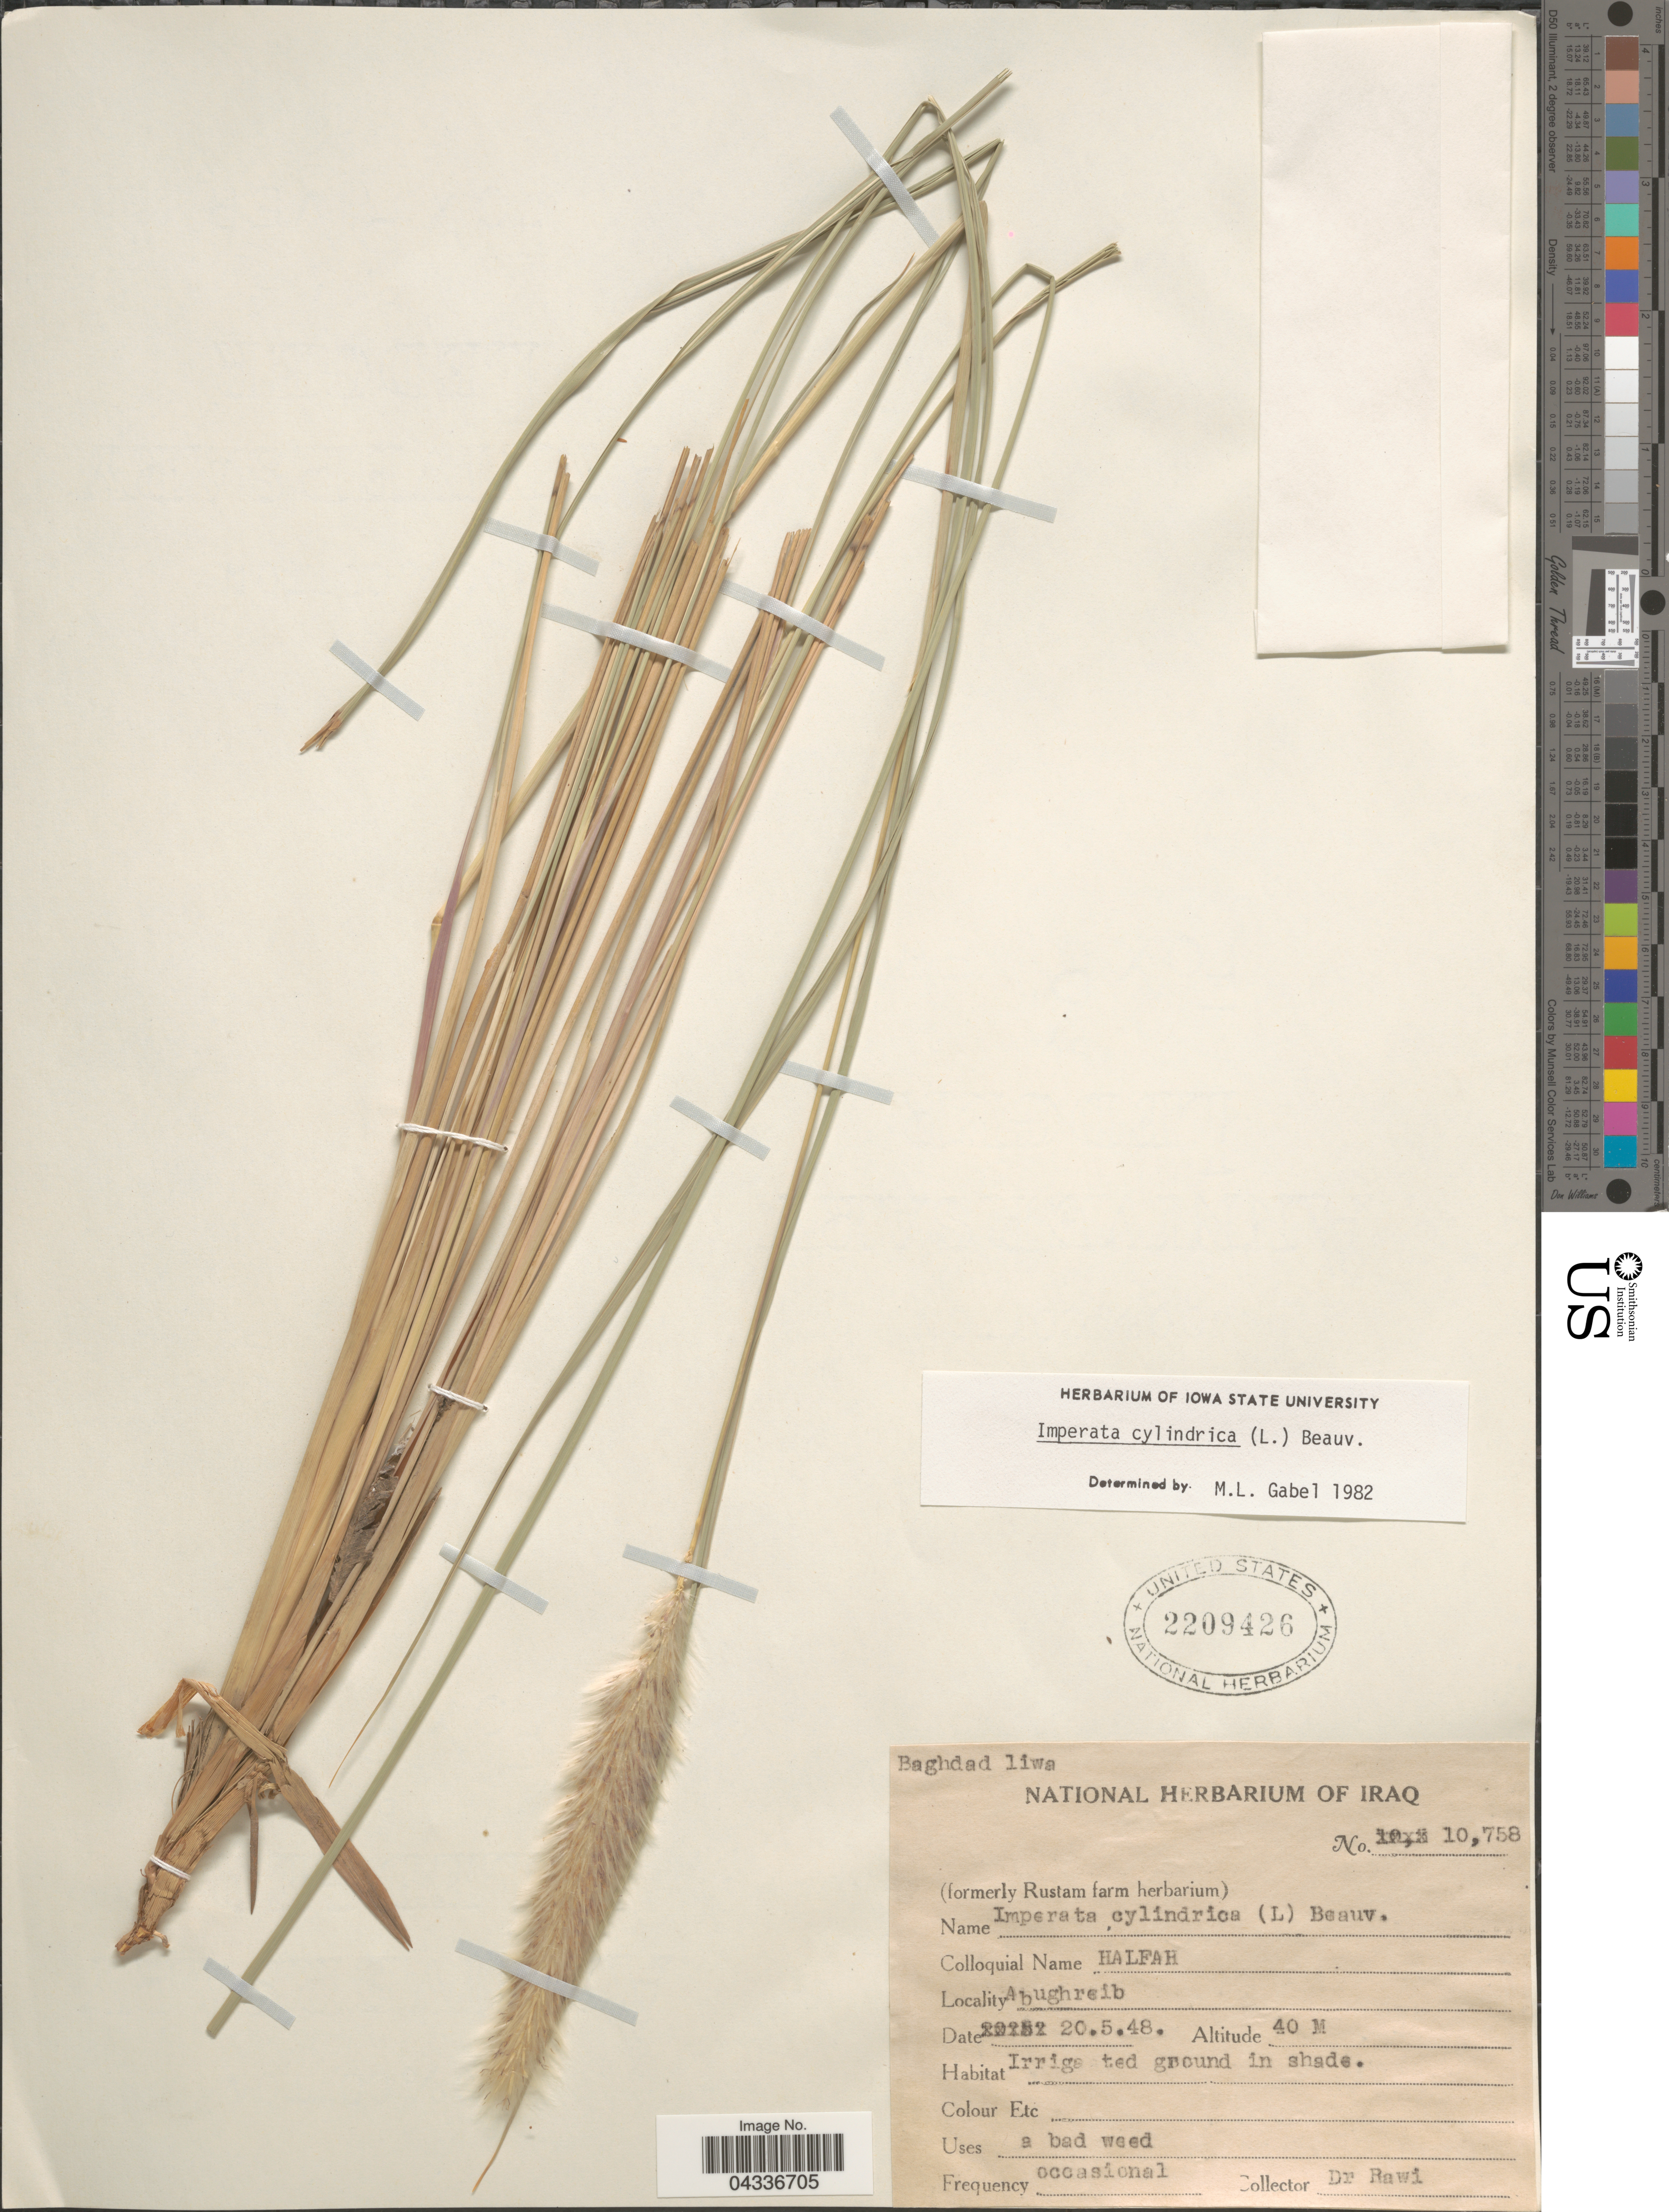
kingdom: Plantae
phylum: Tracheophyta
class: Liliopsida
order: Poales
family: Poaceae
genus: Imperata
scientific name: Imperata cylindrica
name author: (L.) P. Beauv.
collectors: -. Rawi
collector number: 10758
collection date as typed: Transcribed d/m/y: 20/5/48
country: Iraq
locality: Abughreib.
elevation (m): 40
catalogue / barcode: US 2209426